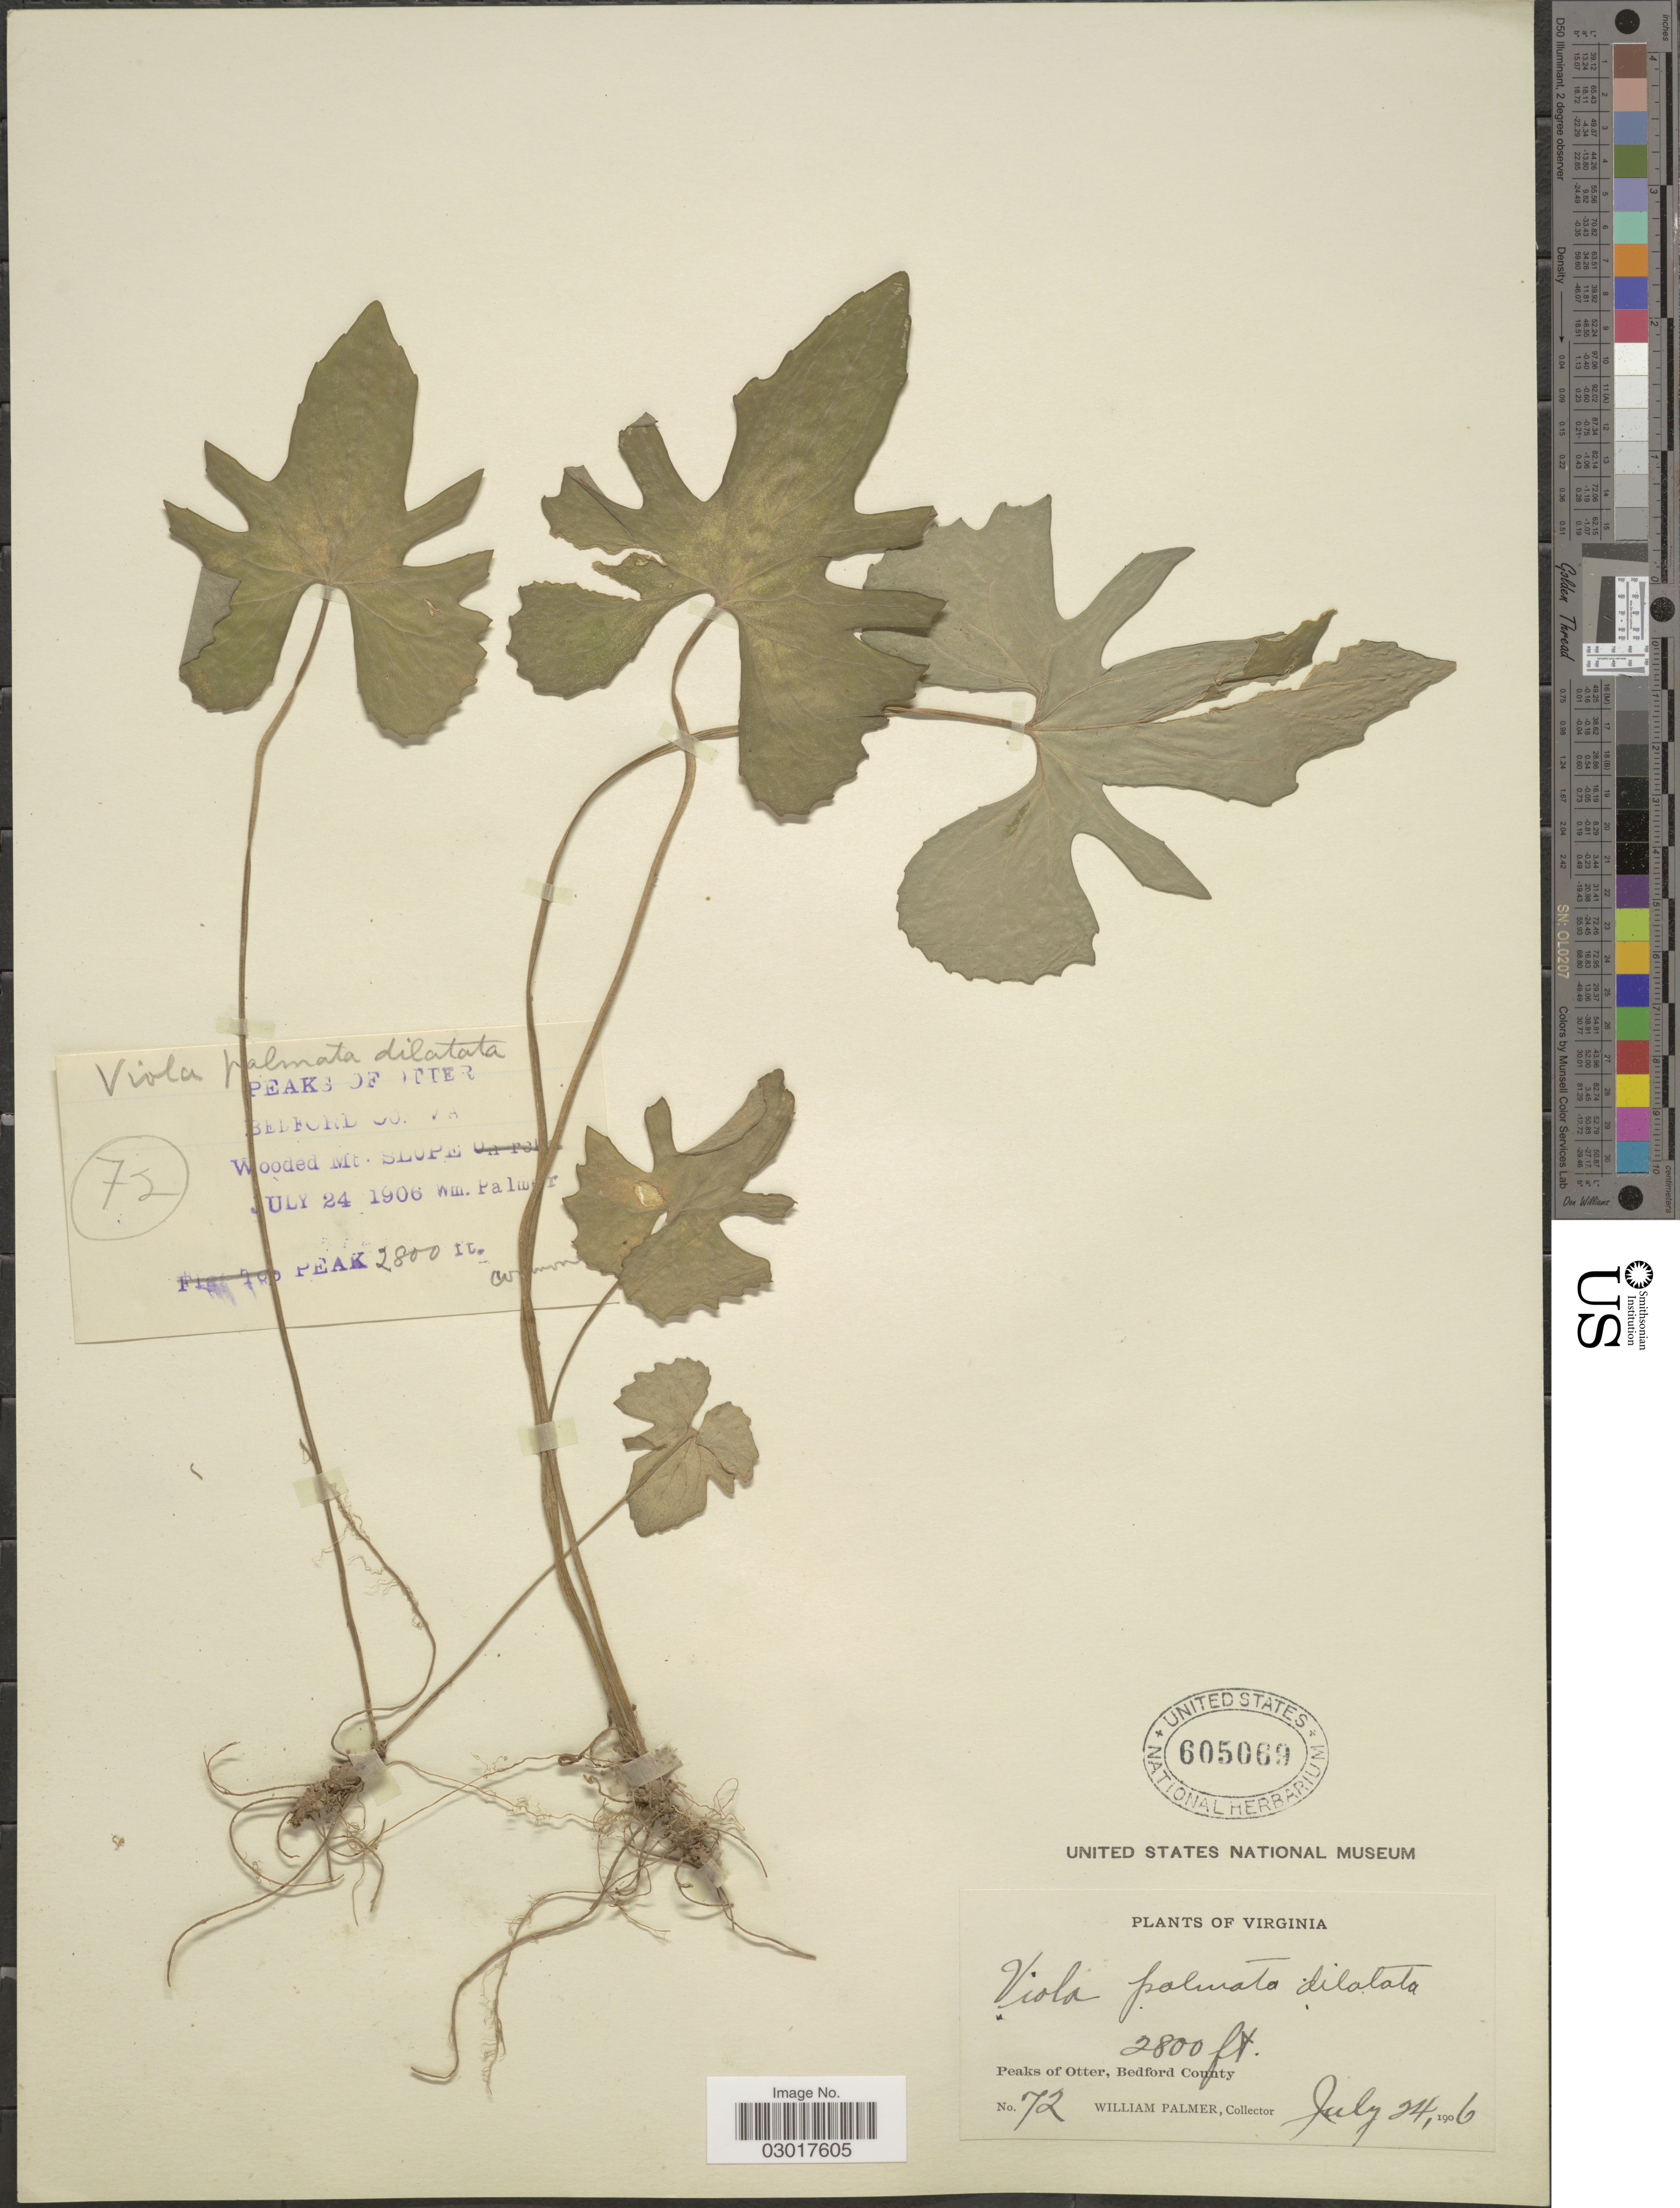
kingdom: Plantae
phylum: Tracheophyta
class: Magnoliopsida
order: Malpighiales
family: Violaceae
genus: Viola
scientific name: Viola triloba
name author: Schwein.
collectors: W. Palmer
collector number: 72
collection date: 1906-07-24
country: United States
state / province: Virginia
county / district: Bedford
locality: Peaks of Otter, Bedford County.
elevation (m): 853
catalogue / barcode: US 605069